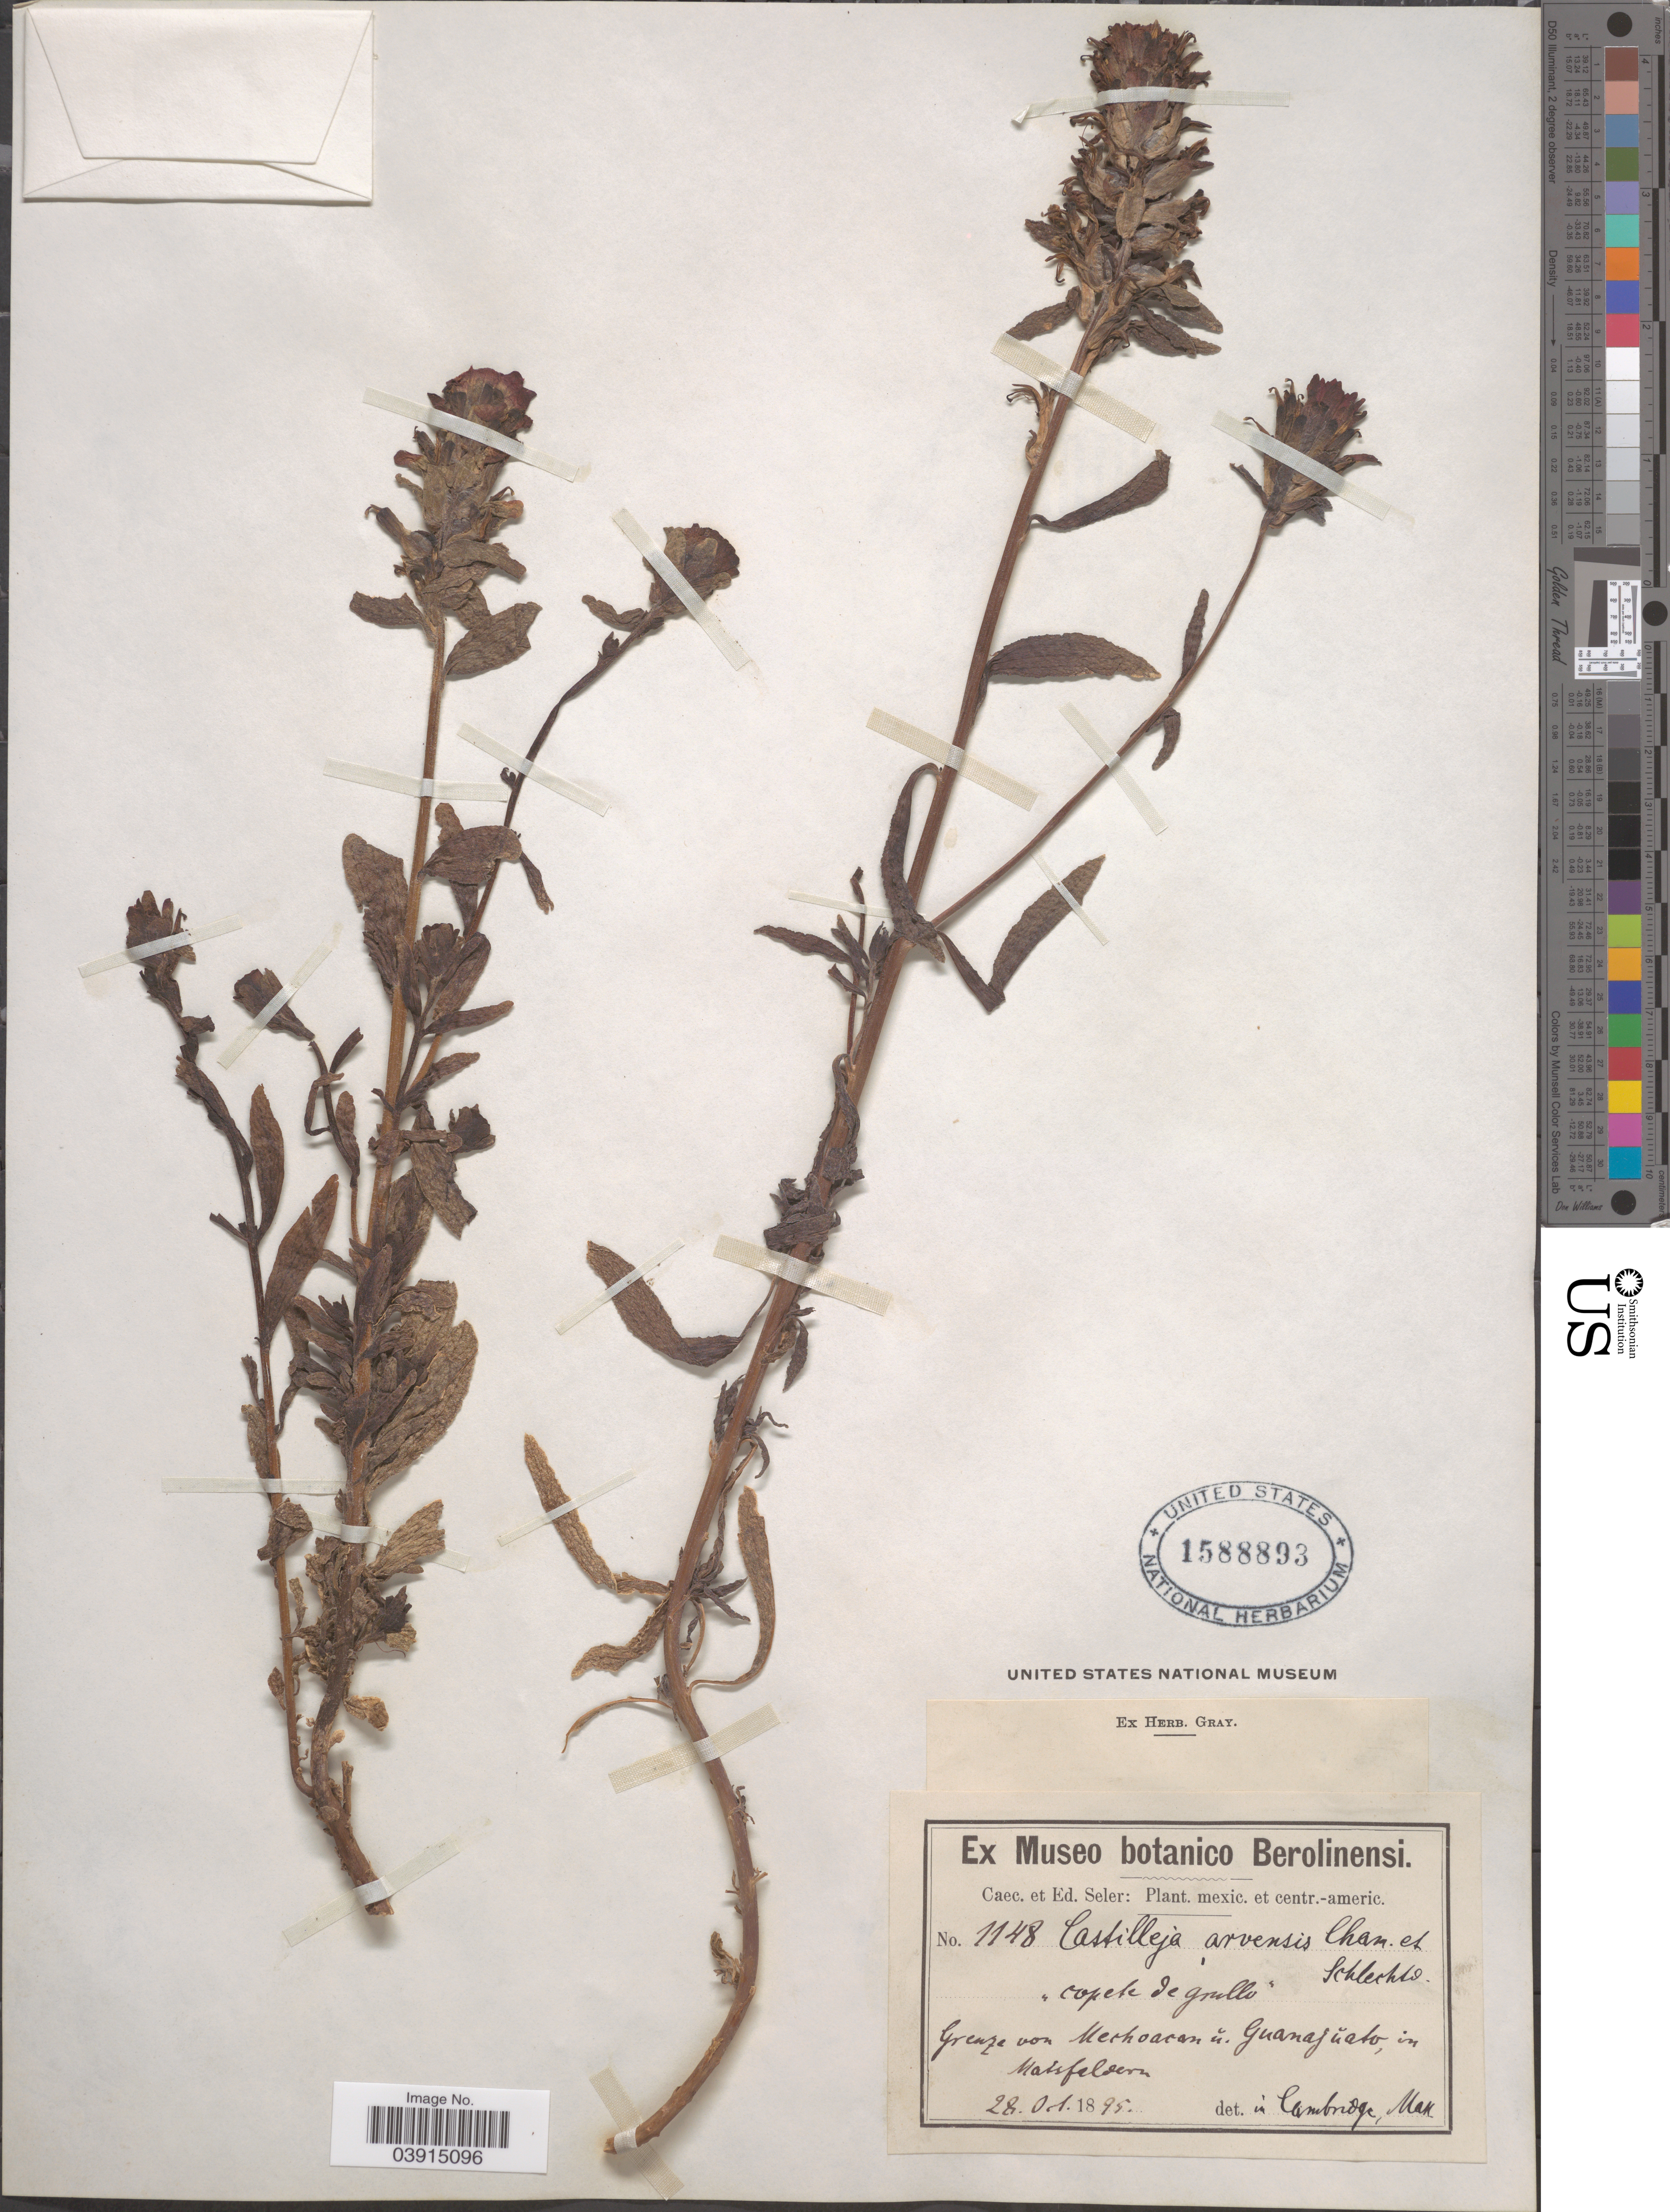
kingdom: Plantae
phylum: Tracheophyta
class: Magnoliopsida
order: Lamiales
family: Orobanchaceae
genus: Castilleja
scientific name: Castilleja arvensis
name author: Schltdl. & Cham.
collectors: ex Caec. et Ed Seler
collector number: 1148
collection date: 1895-10-28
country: Mexico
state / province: Michoacán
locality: Grenze von Michoacan u. Guanajuat, in Maisfeldern.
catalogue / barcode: US 1588893